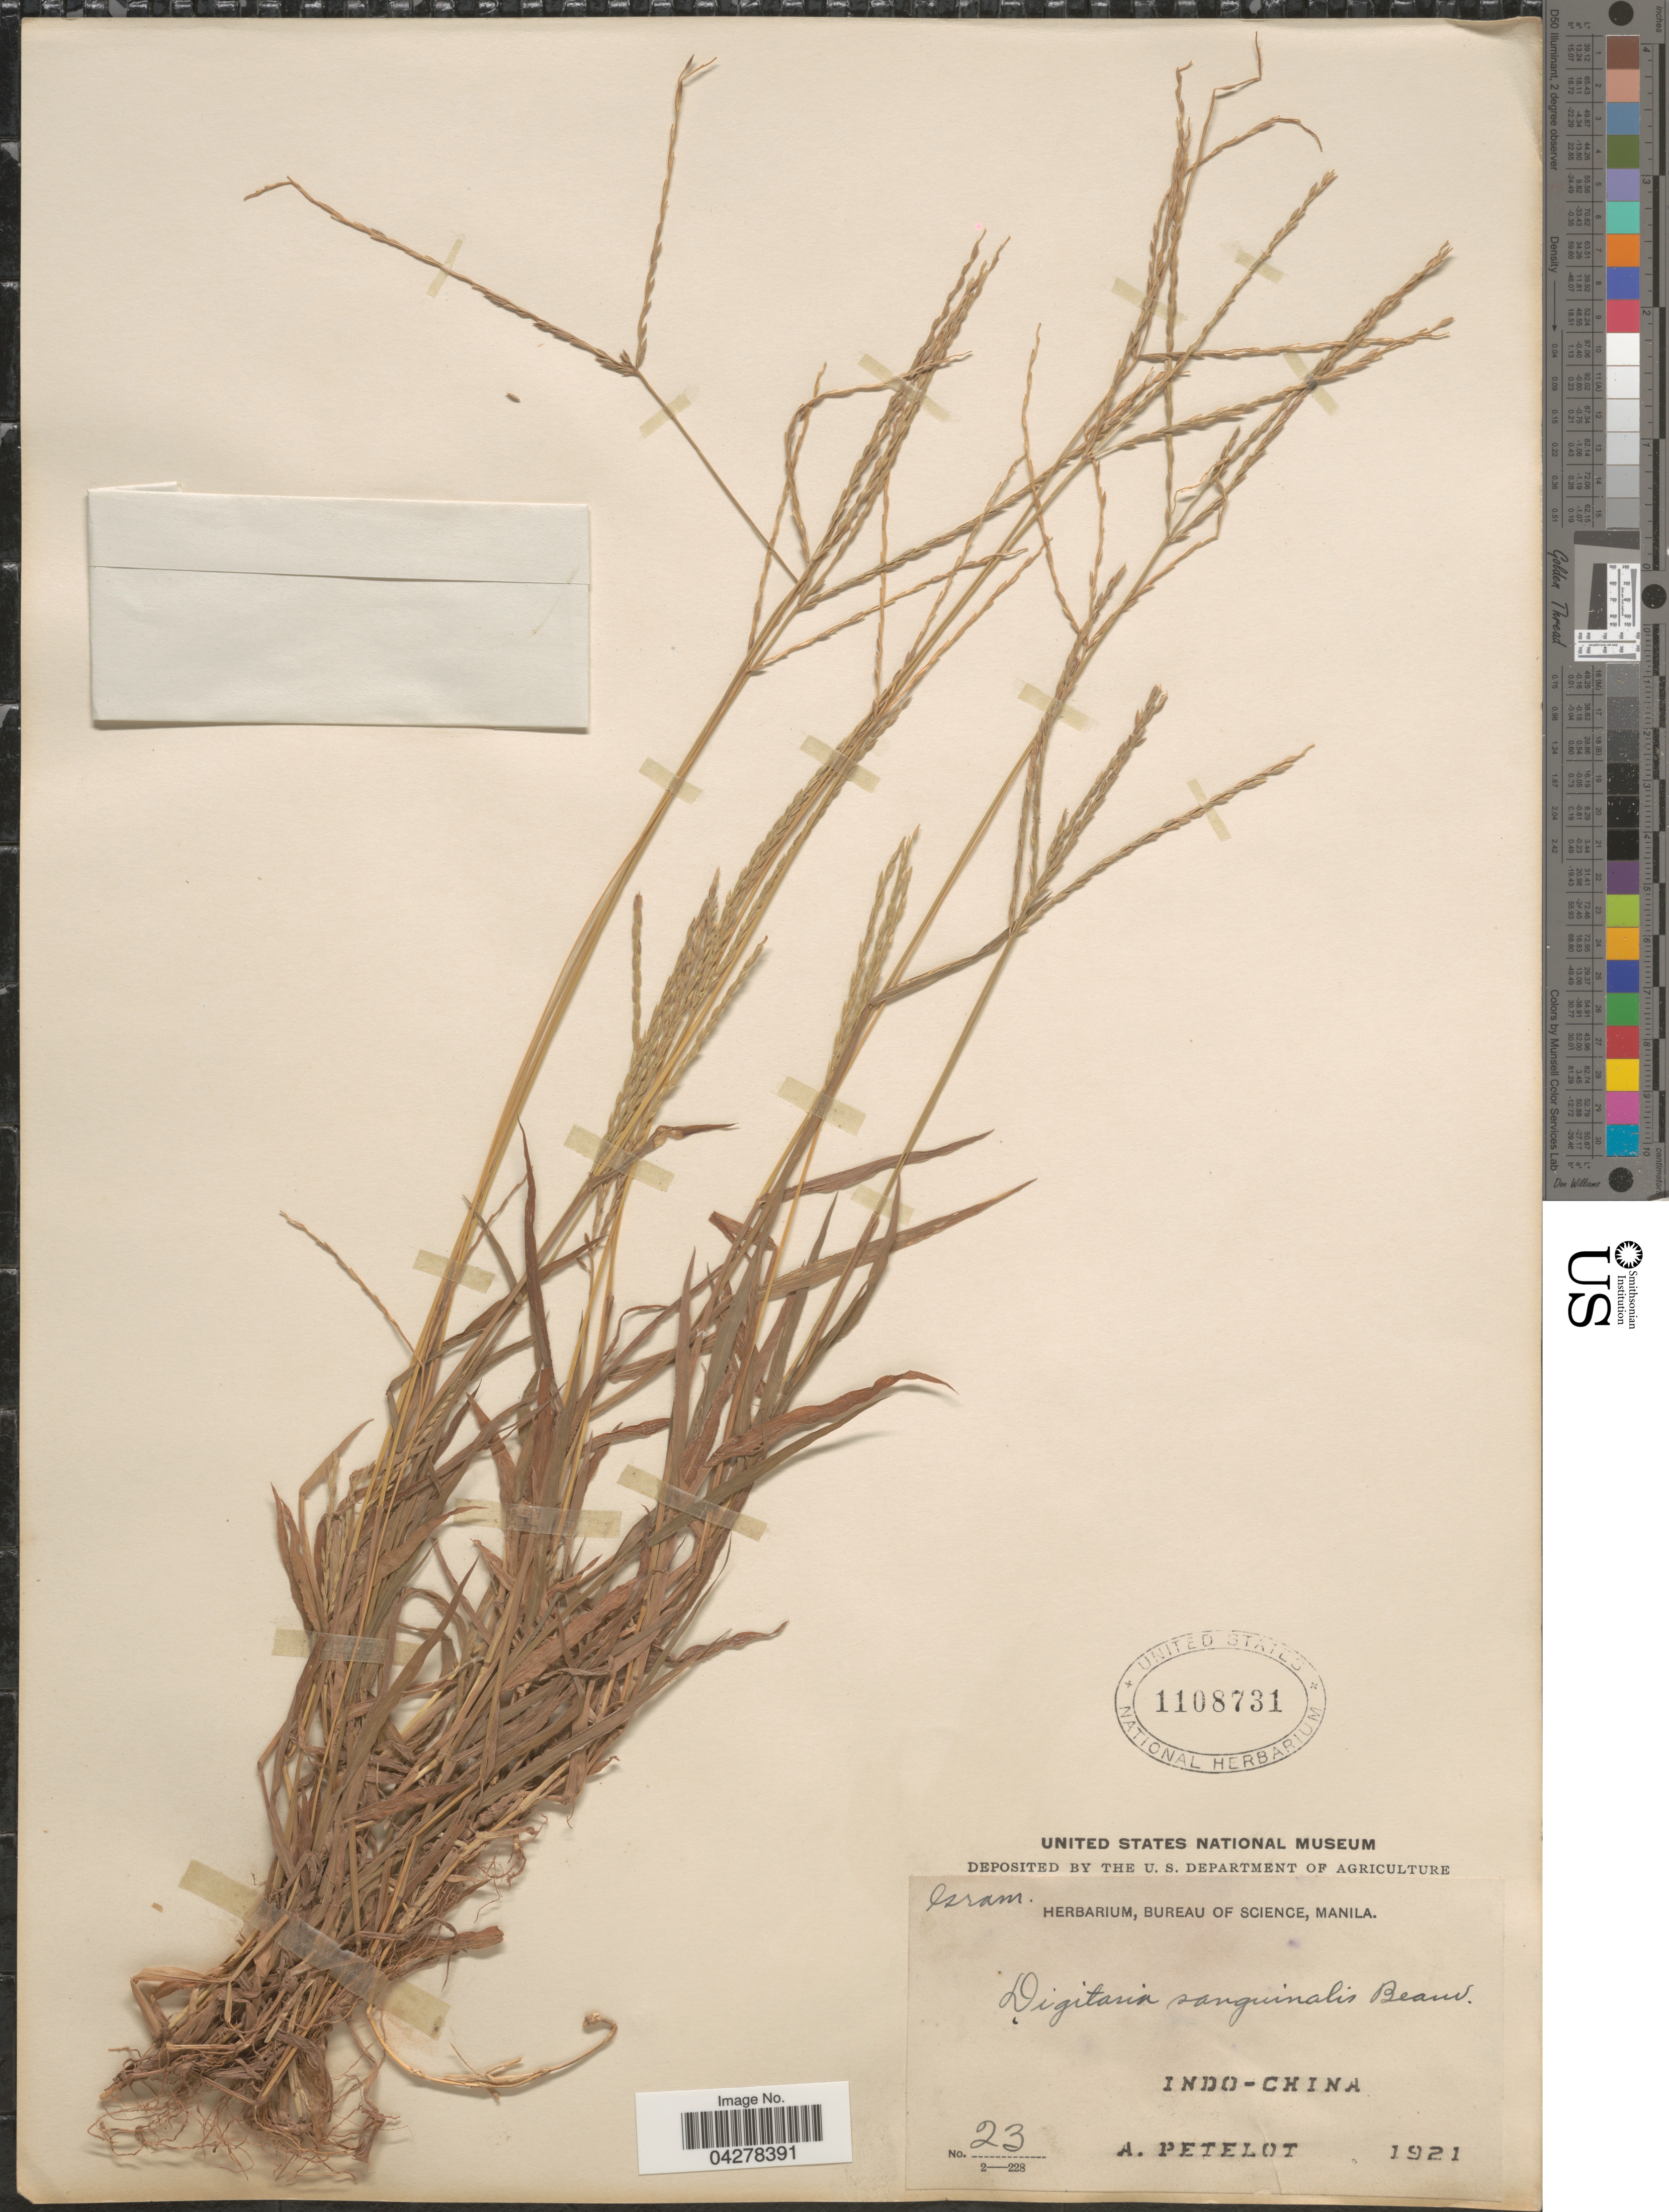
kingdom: Plantae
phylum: Tracheophyta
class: Liliopsida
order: Poales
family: Poaceae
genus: Digitaria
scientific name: Digitaria sanguinalis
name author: (L.) Scop.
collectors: A. Petelot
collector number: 23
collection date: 1921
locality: Indo-China.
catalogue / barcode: US 1108731